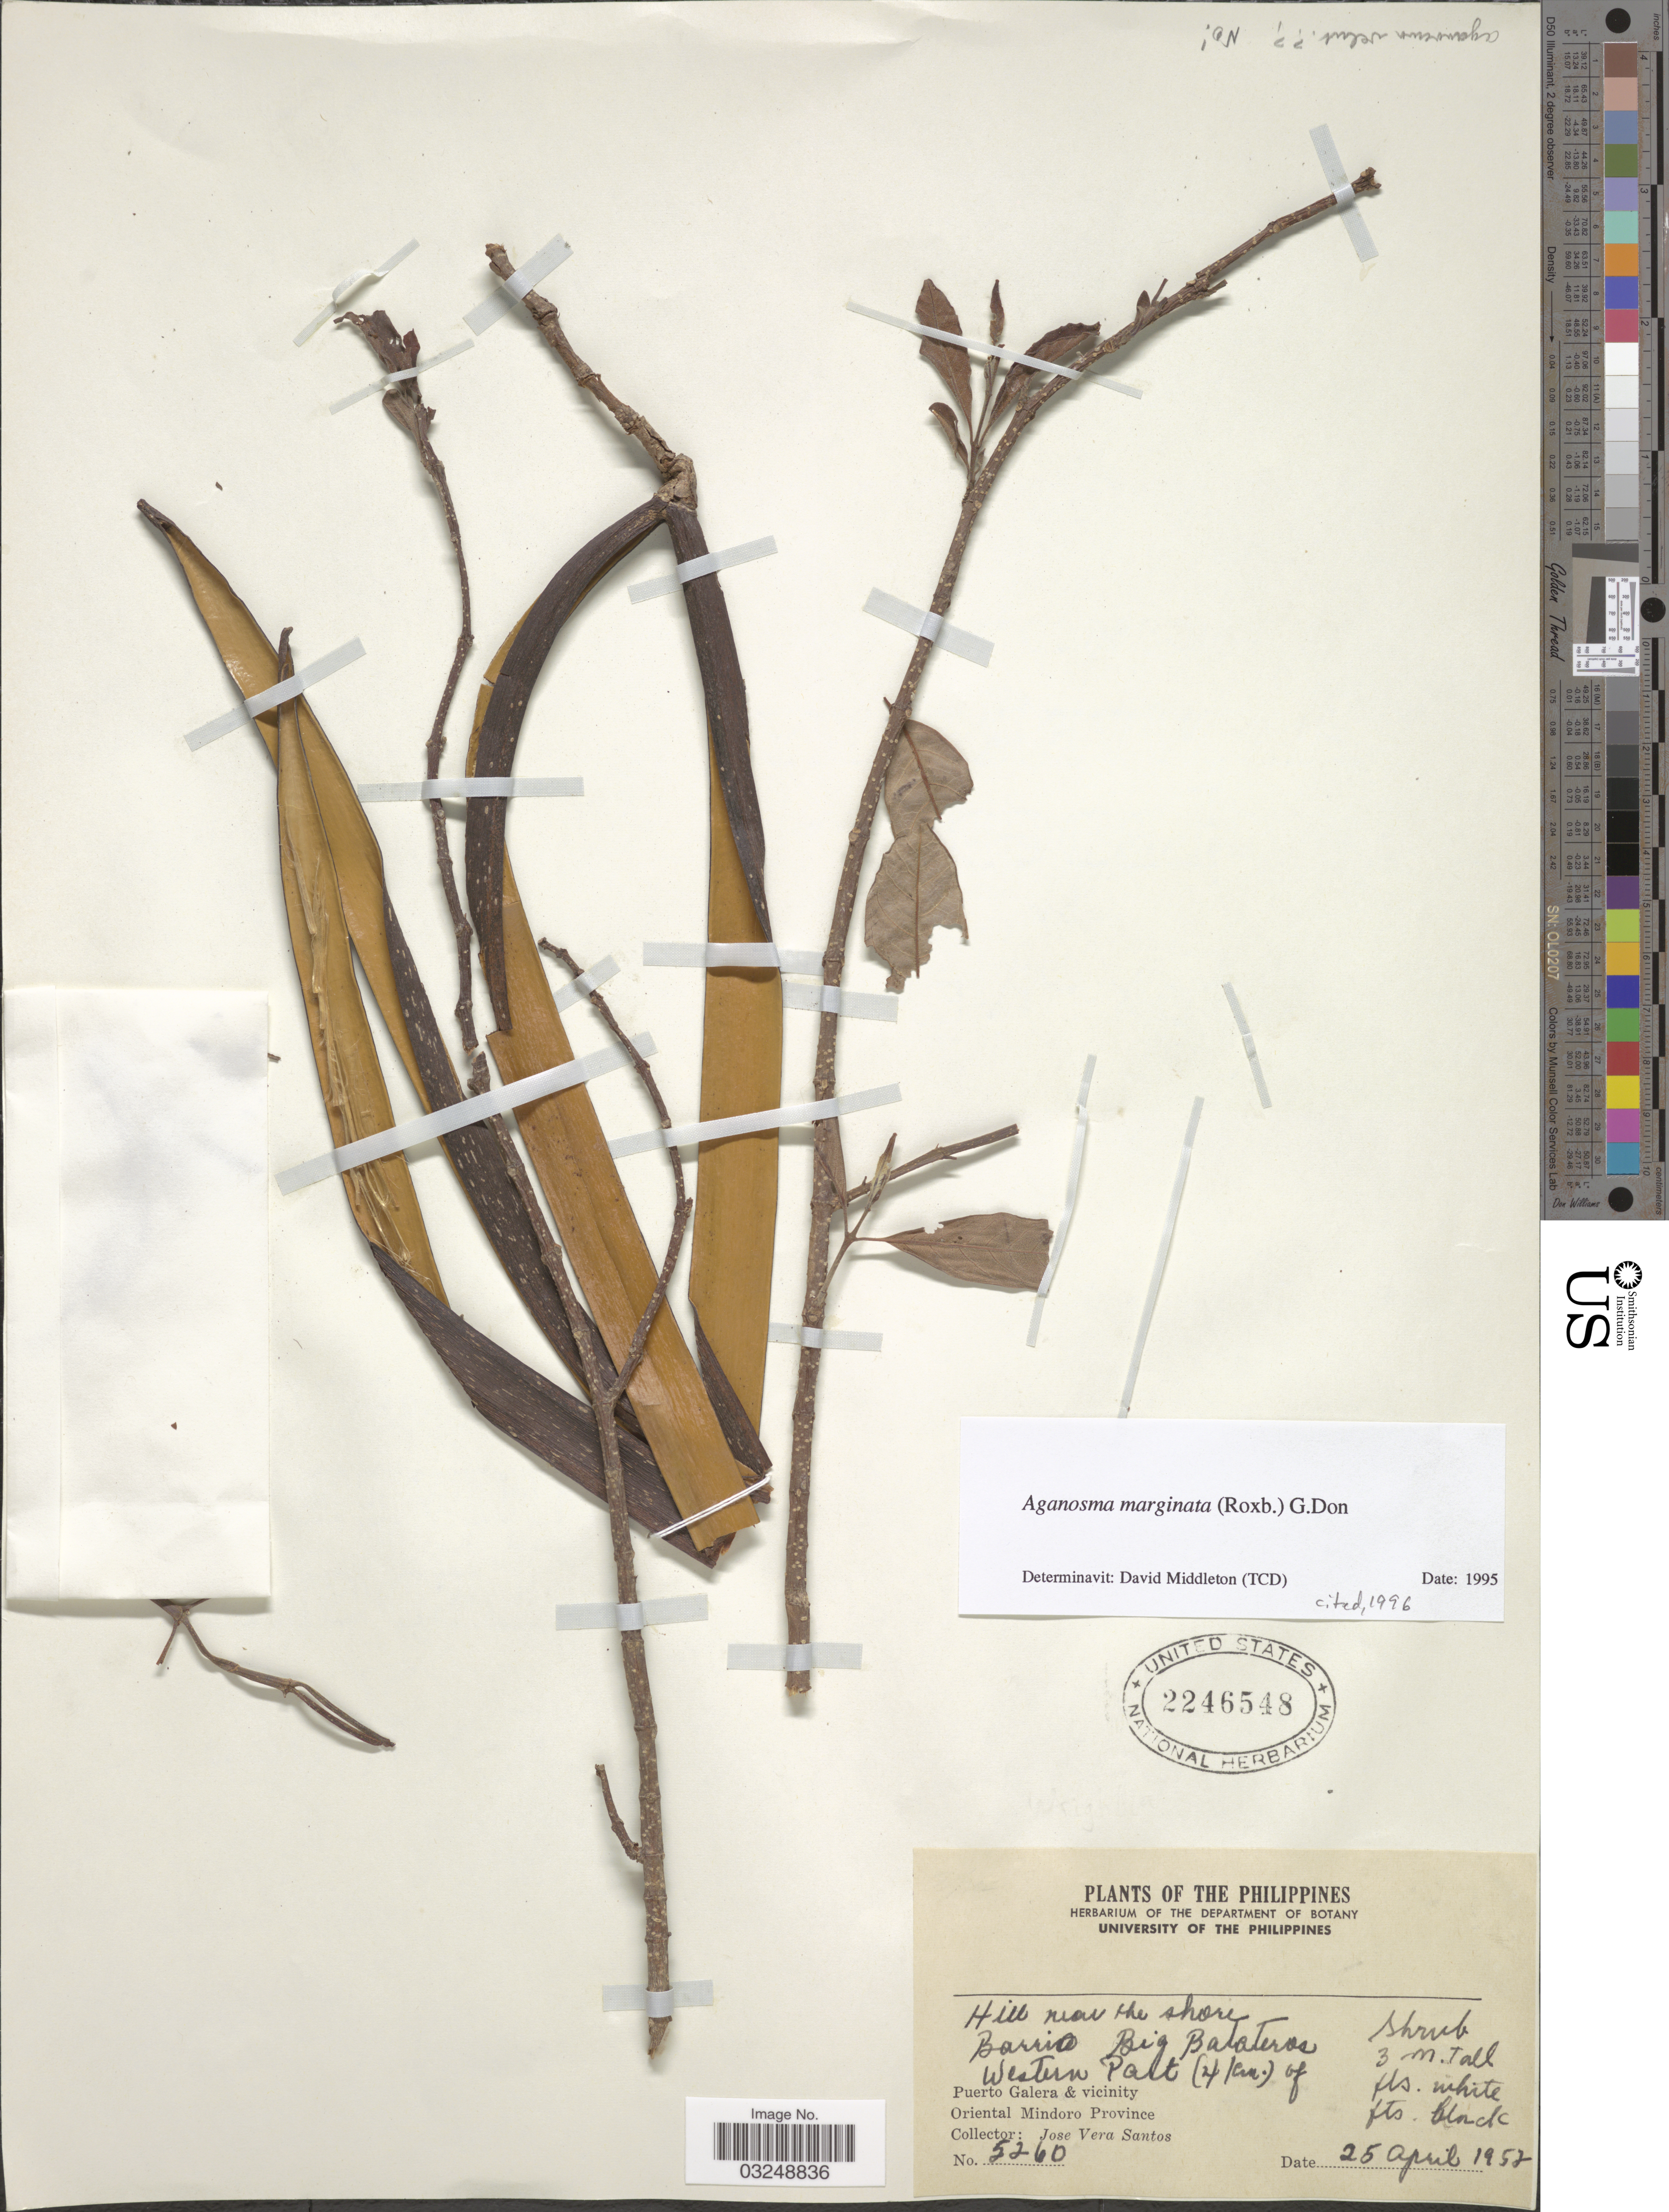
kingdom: Plantae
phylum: Tracheophyta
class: Magnoliopsida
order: Gentianales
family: Apocynaceae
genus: Aganosma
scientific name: Aganosma marginata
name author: (Roxb.) G. Don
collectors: J. Santos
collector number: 5260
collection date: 1952-04-25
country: Philippines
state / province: Mimaropa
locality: Hill near the shore Barrio Big Balateros Western Past (4 km.) of Puerto Galera & vicinity. Oriental Mindoro Province.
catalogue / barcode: US 2246548